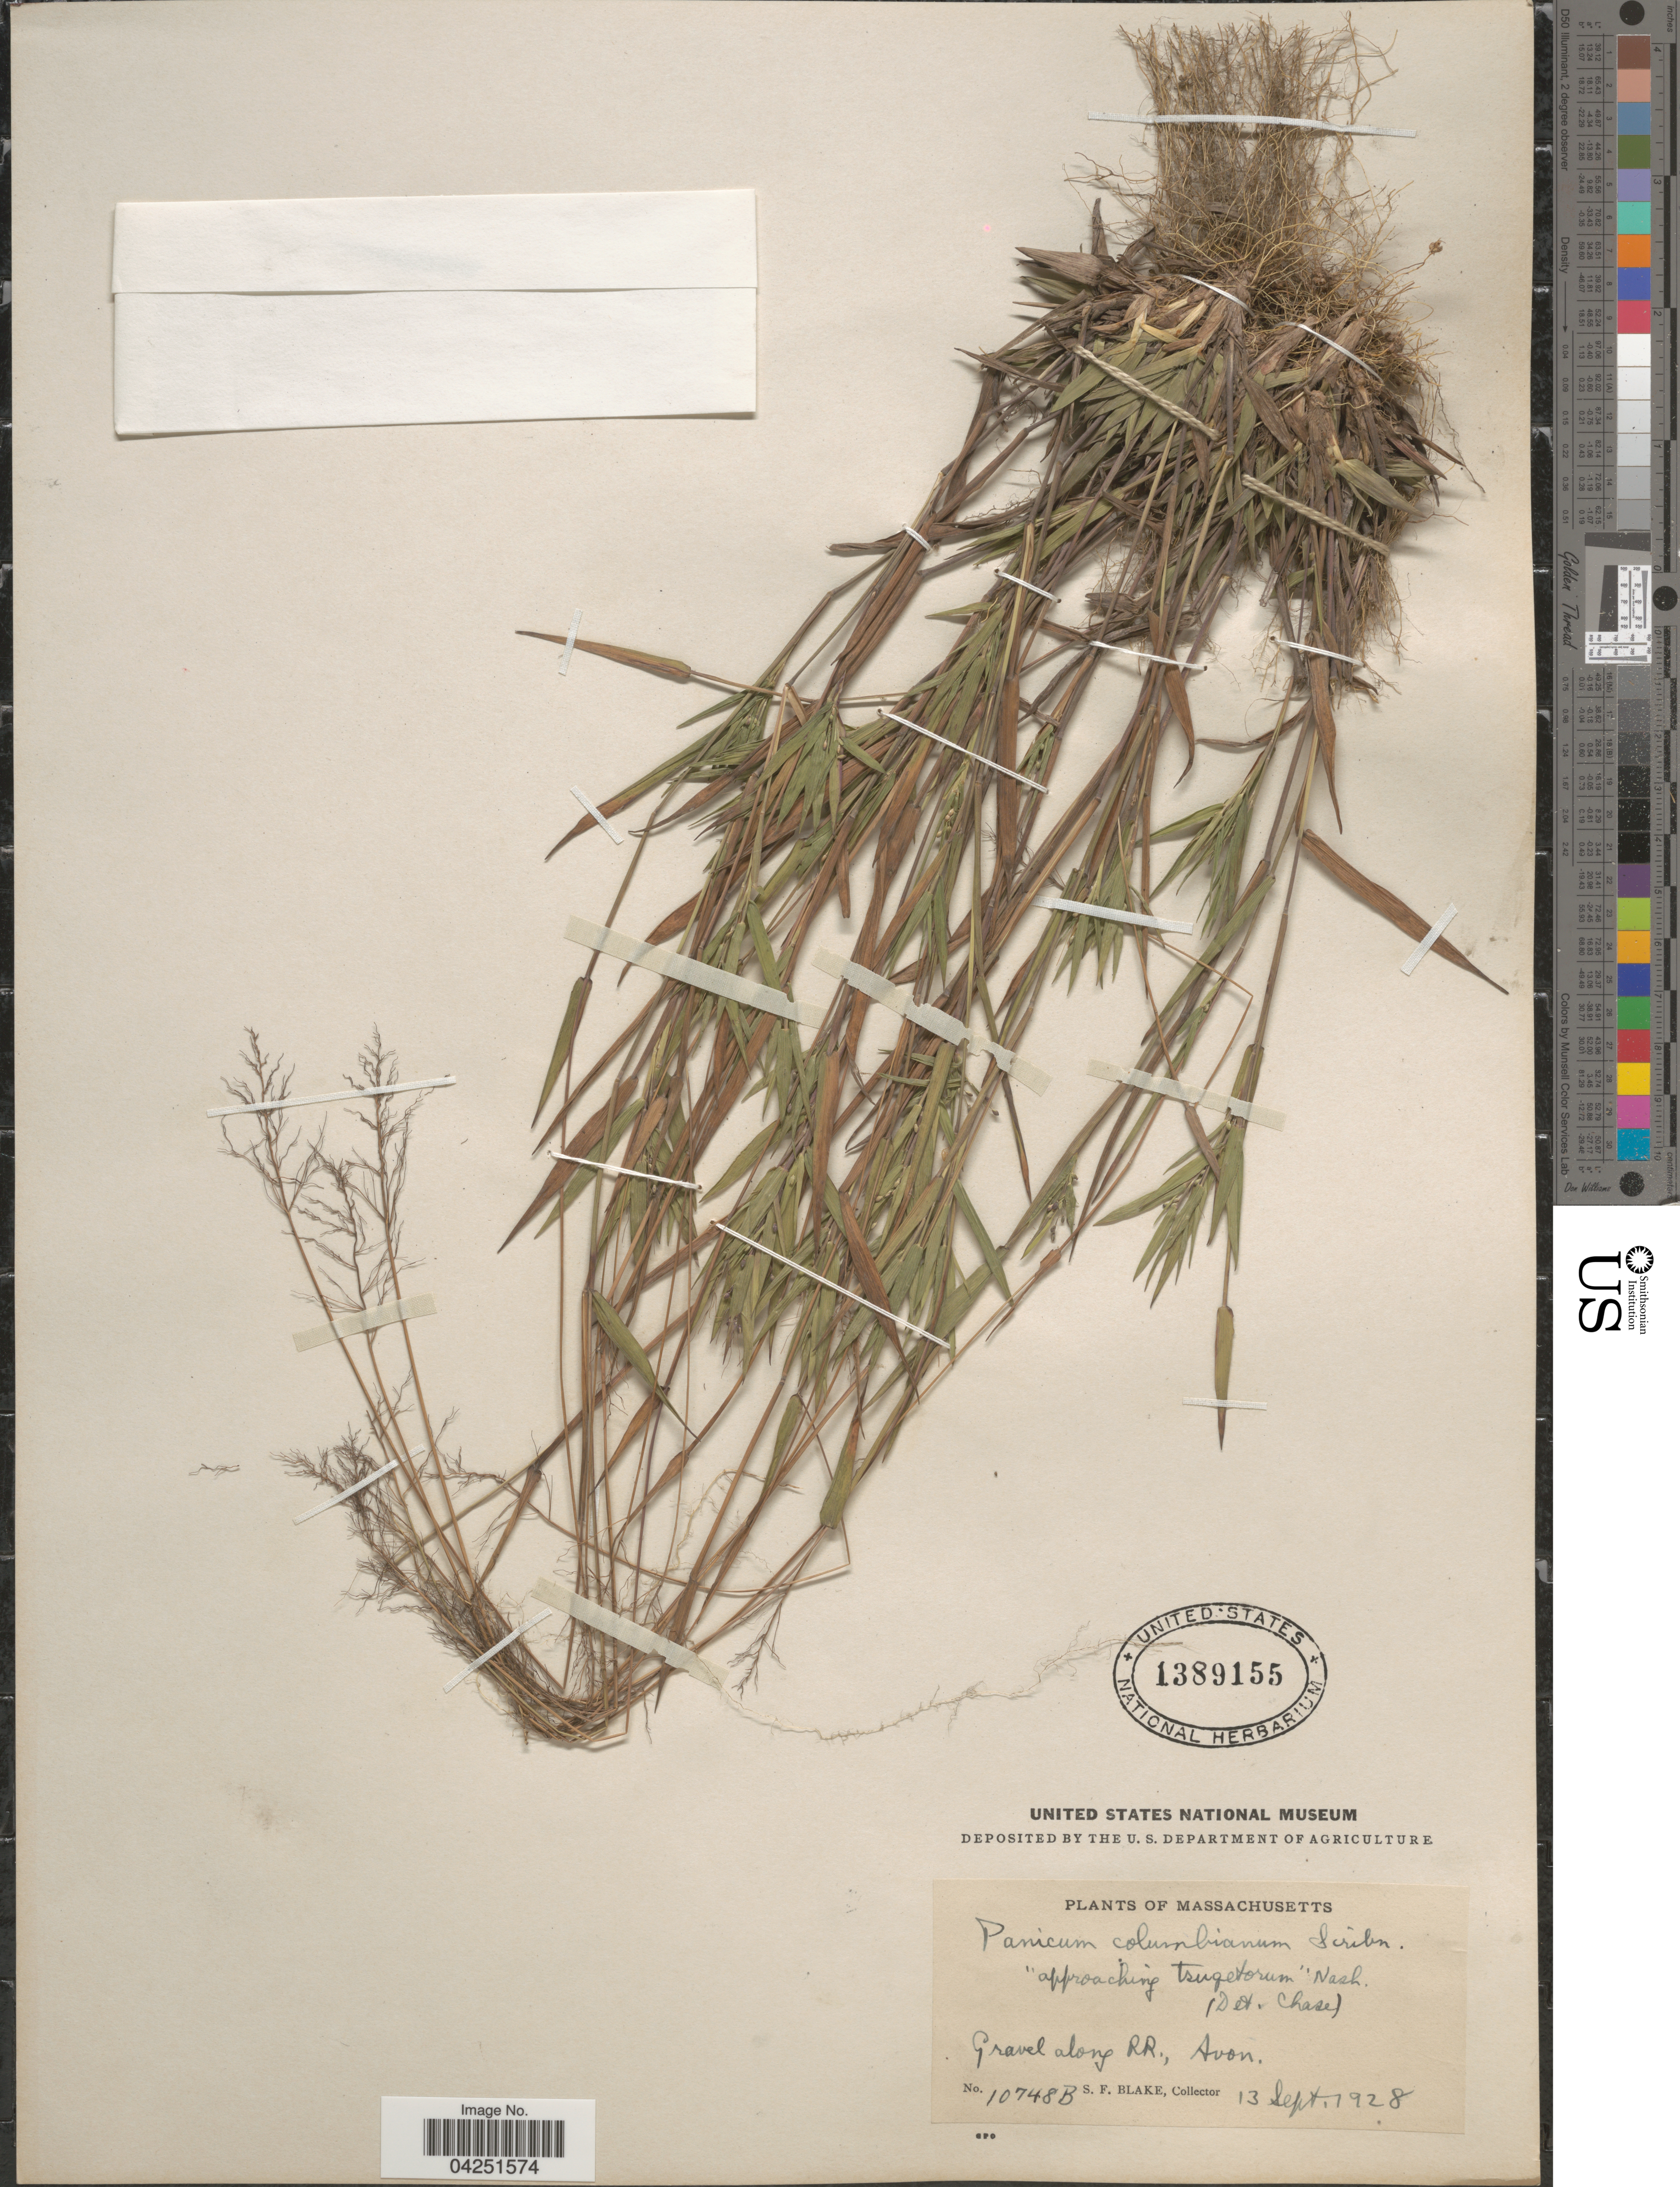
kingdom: Plantae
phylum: Tracheophyta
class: Liliopsida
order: Poales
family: Poaceae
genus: Dichanthelium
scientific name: Dichanthelium acuminatum var. acuminatum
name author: (Sw.) Gould & C.A. Clark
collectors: S. Blake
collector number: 10748B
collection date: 1928-09-13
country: United States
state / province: Massachusetts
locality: Gravel along RR., Avon.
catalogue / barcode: US 1389155